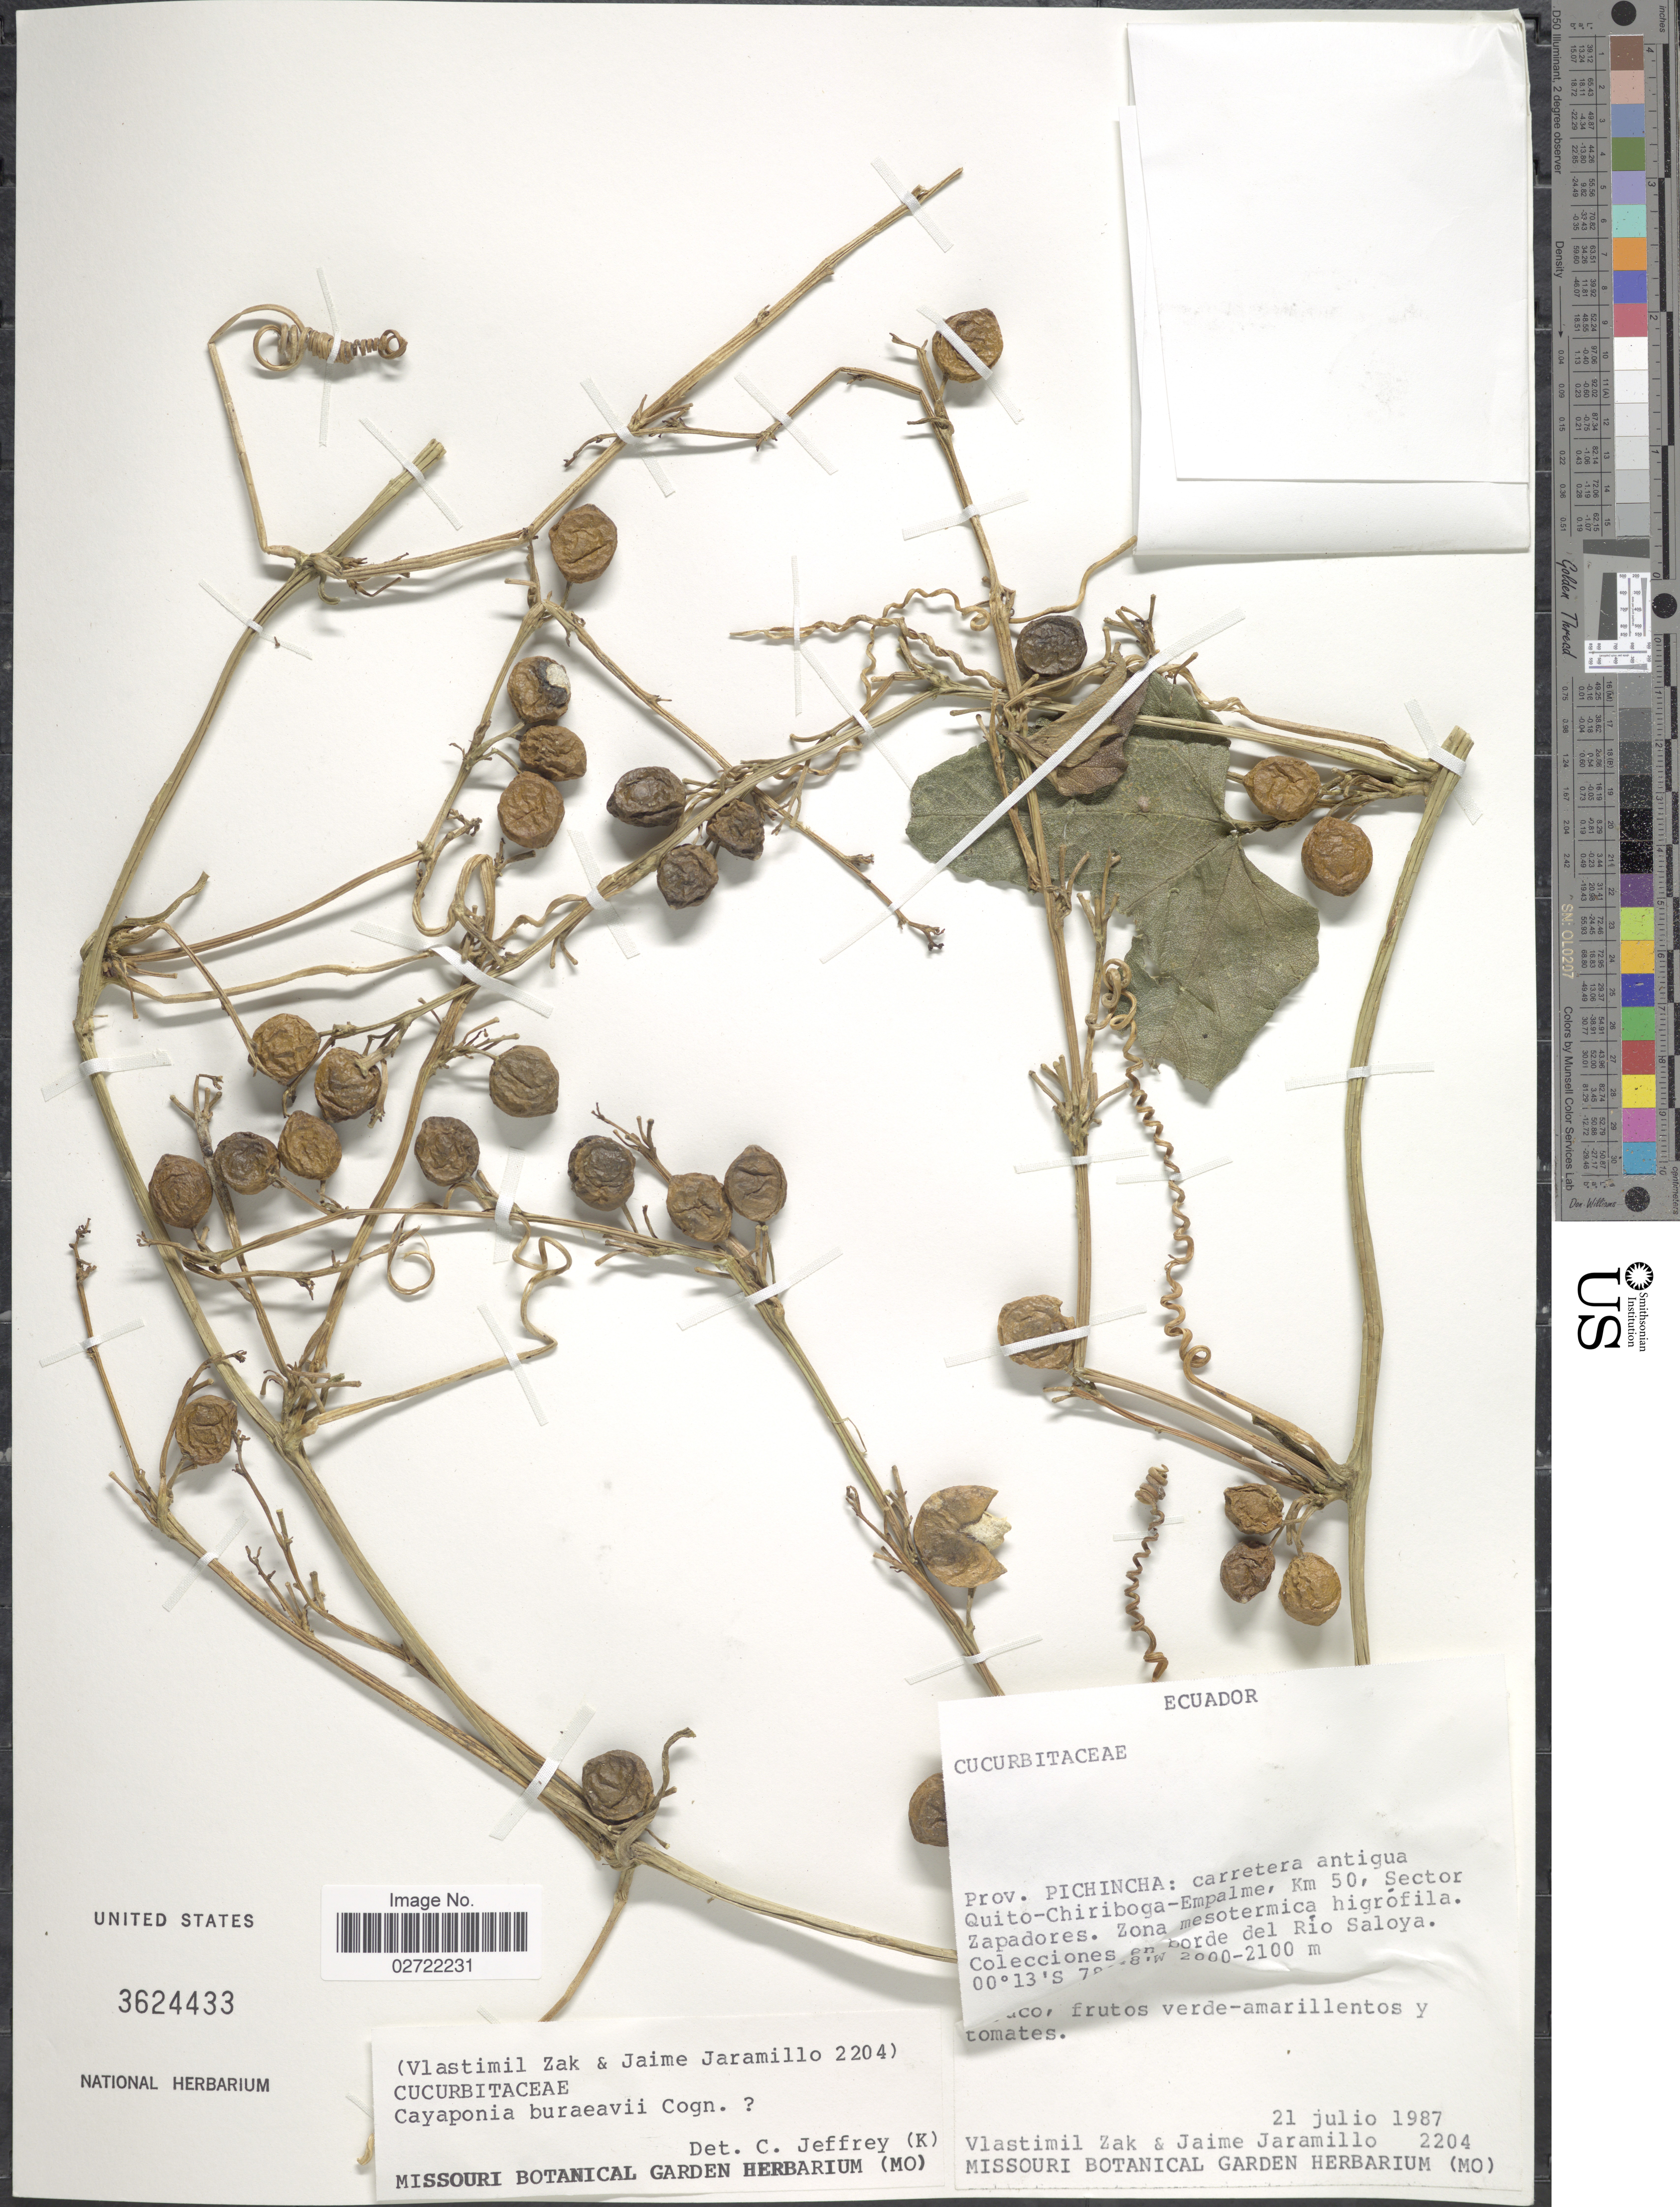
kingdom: Plantae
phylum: Tracheophyta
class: Magnoliopsida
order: Cucurbitales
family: Cucurbitaceae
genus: Cayaponia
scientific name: Cayaponia buraeavii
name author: Cogn.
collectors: V. Zak & J. Jaramillo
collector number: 2204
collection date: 1987-07-21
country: Ecuador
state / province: Pichincha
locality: Carretera antigua Quito-Chiriboga-Empalme, Km 50, Sector Zapadores. Zona mesotermica higrofila. Colecciones en borde del Río Saloya.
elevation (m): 2000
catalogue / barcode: US 3624433